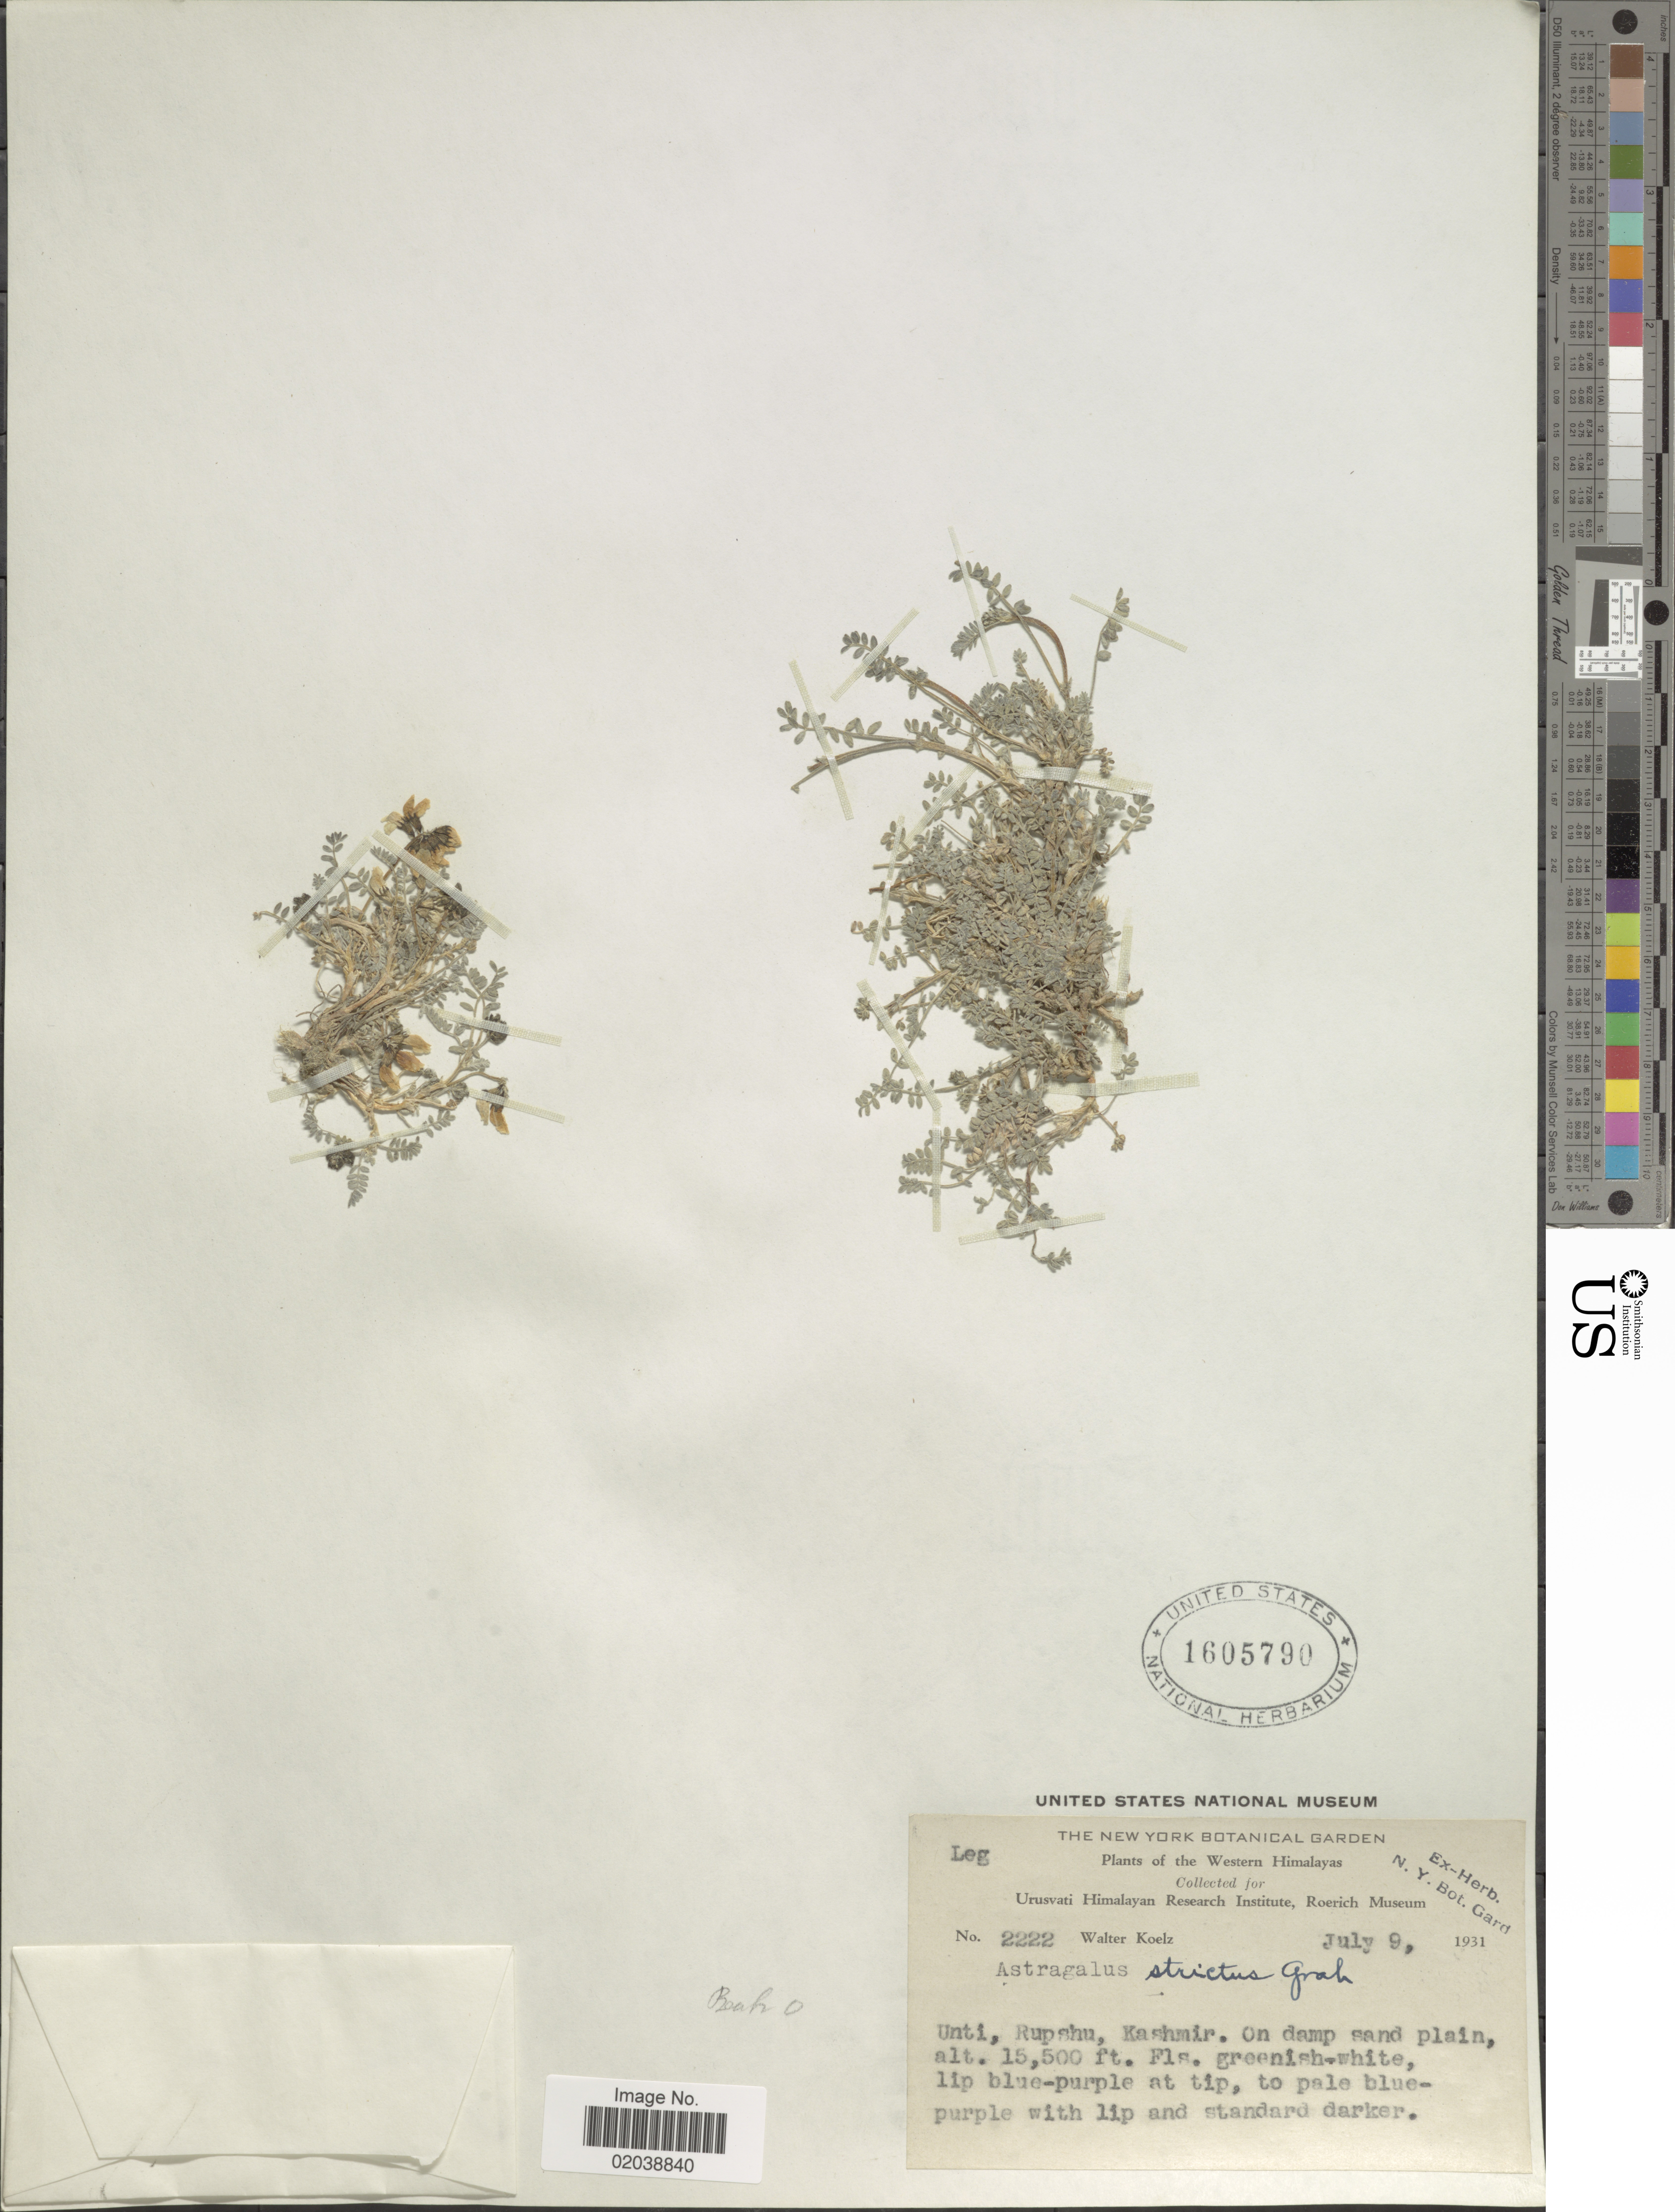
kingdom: Plantae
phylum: Tracheophyta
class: Magnoliopsida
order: Fabales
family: Fabaceae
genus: Astragalus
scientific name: Astragalus strictus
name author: Graham ex Benth.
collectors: W. N. Koelz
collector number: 2222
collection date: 1931-07-09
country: India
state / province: Jammu and Kashmir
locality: Western Himalayas, Unti, Rupshu, Kashmir, On damp sand plain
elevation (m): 4724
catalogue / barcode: US 1605790